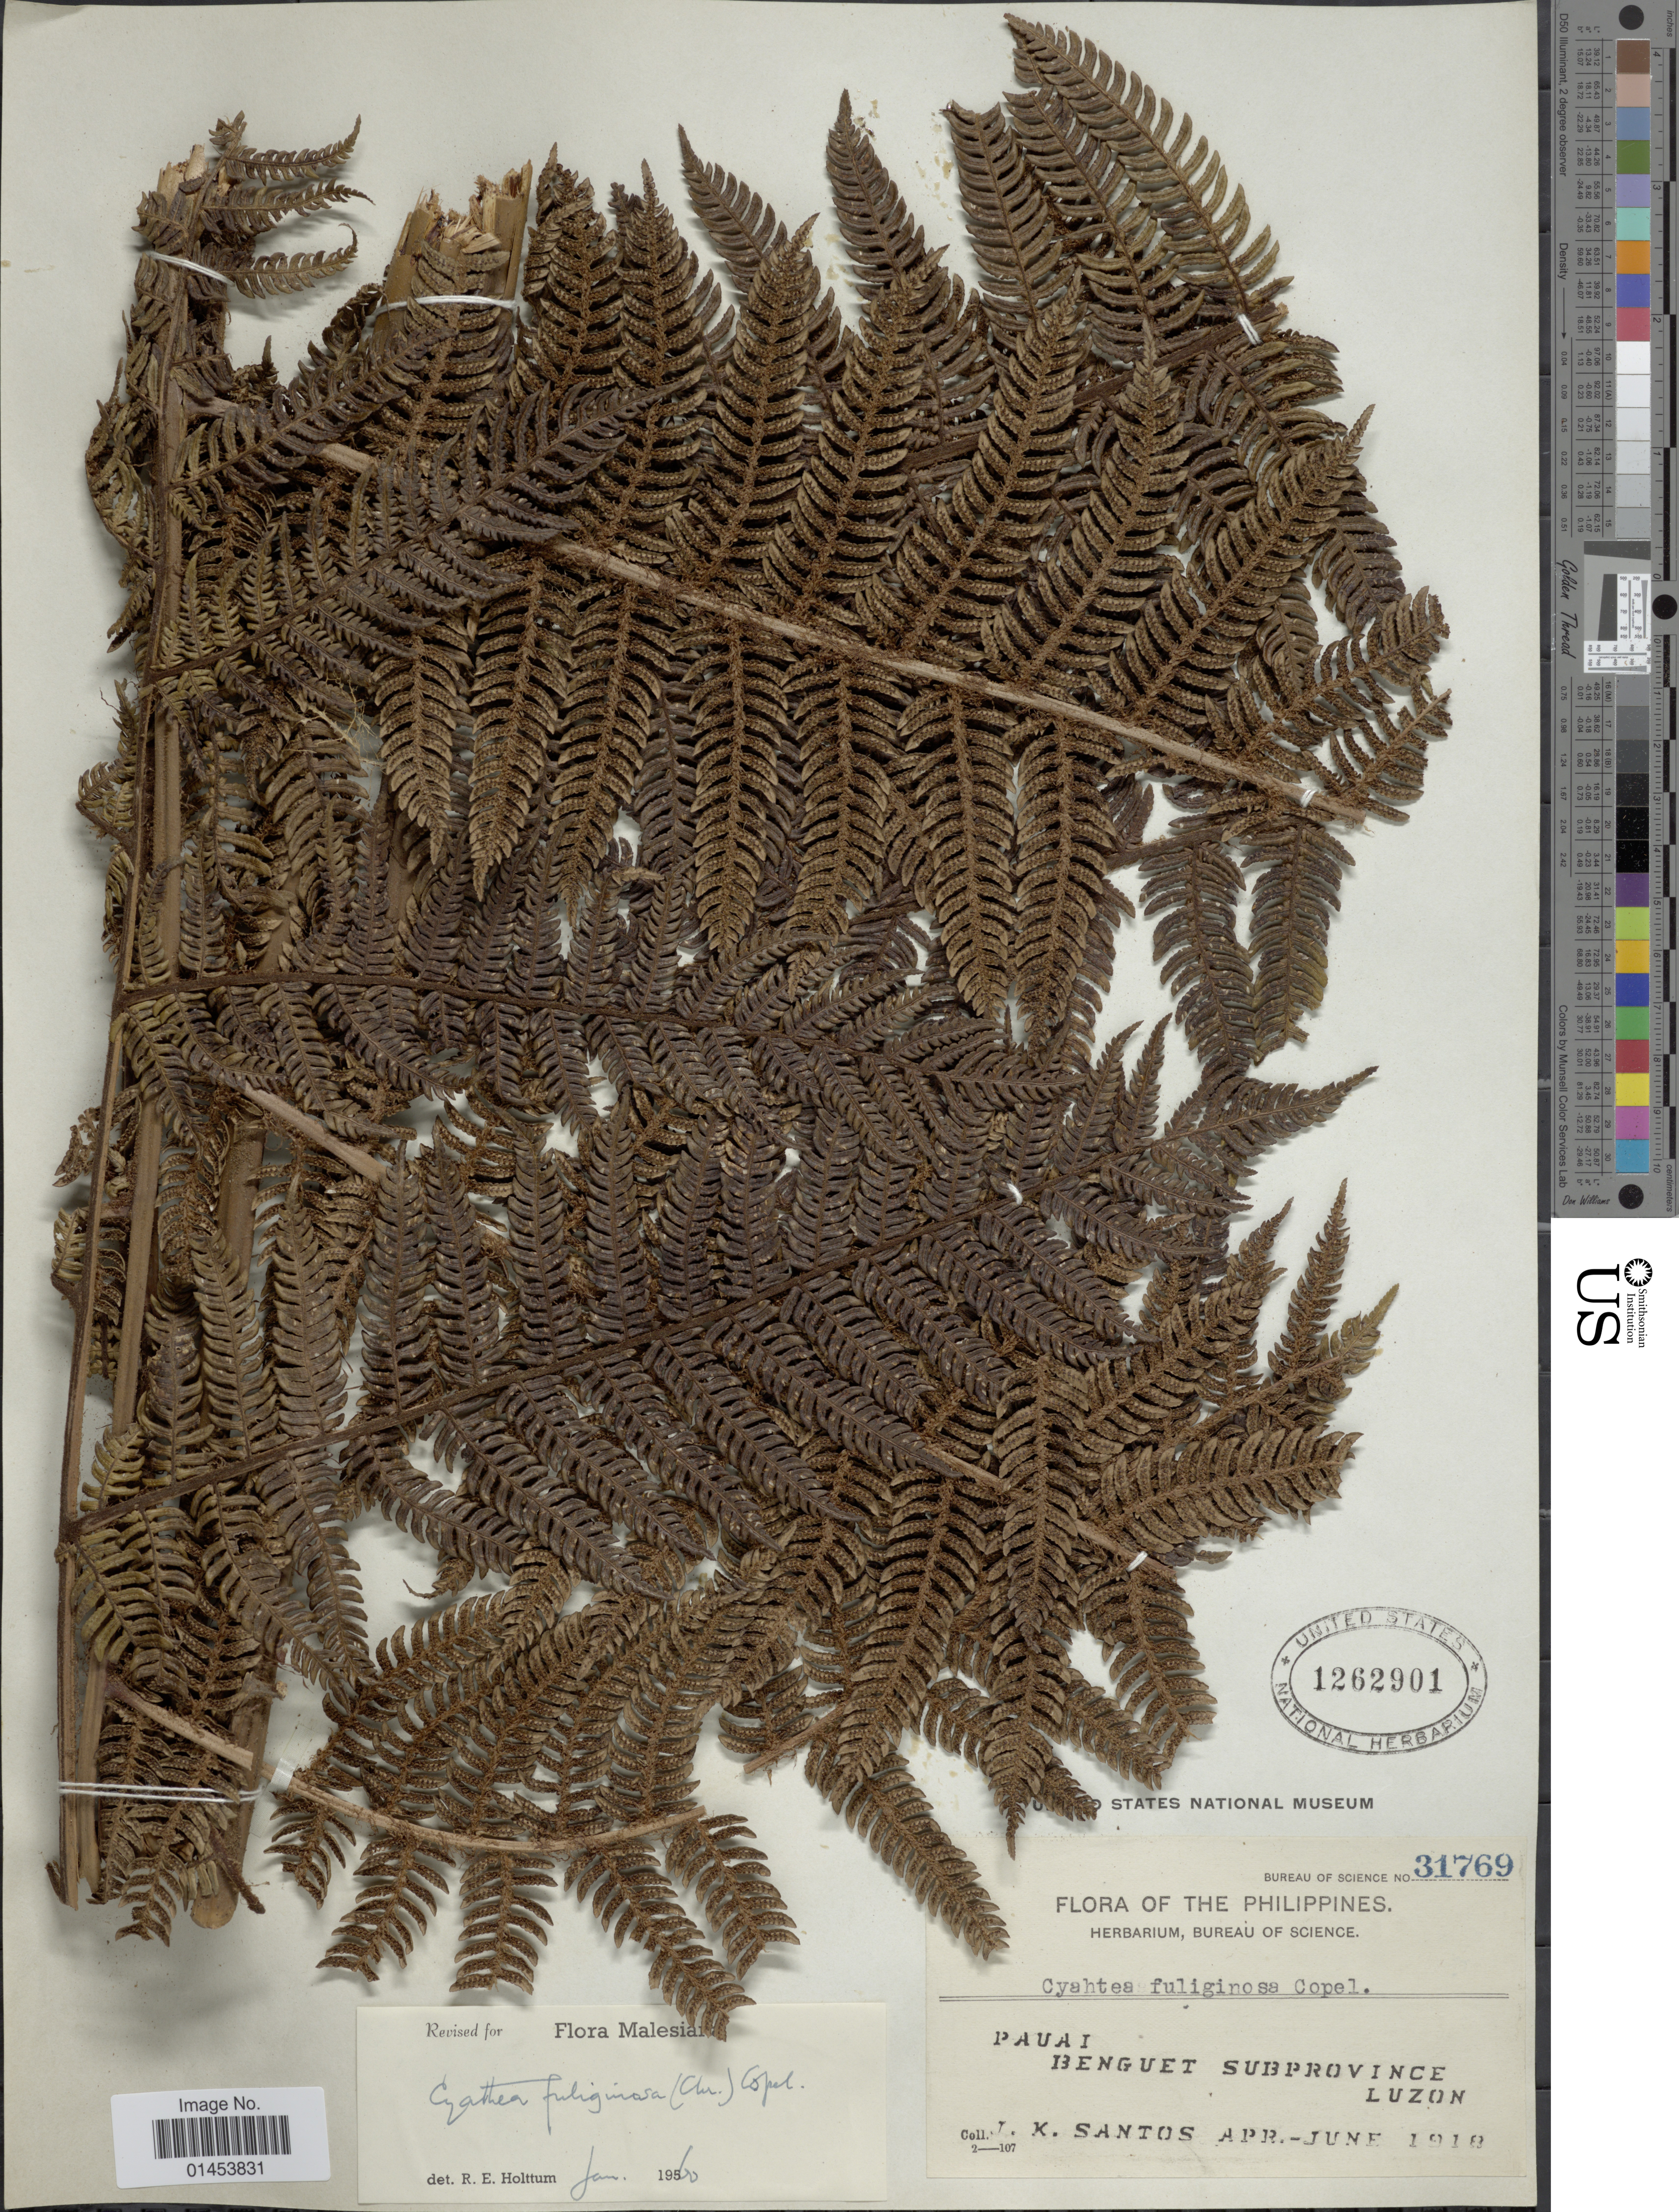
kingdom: Plantae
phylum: Tracheophyta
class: Polypodiopsida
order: Cyatheales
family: Cyatheaceae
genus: Cyathea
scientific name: Cyathea fuliginosa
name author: (Christ) Copel.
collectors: J. K. Santos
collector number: Bureau of Science 31769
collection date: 1918-04/1918-06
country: Philippines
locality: Pauai, Benguet Subprovince, Luzon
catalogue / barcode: US 1262901